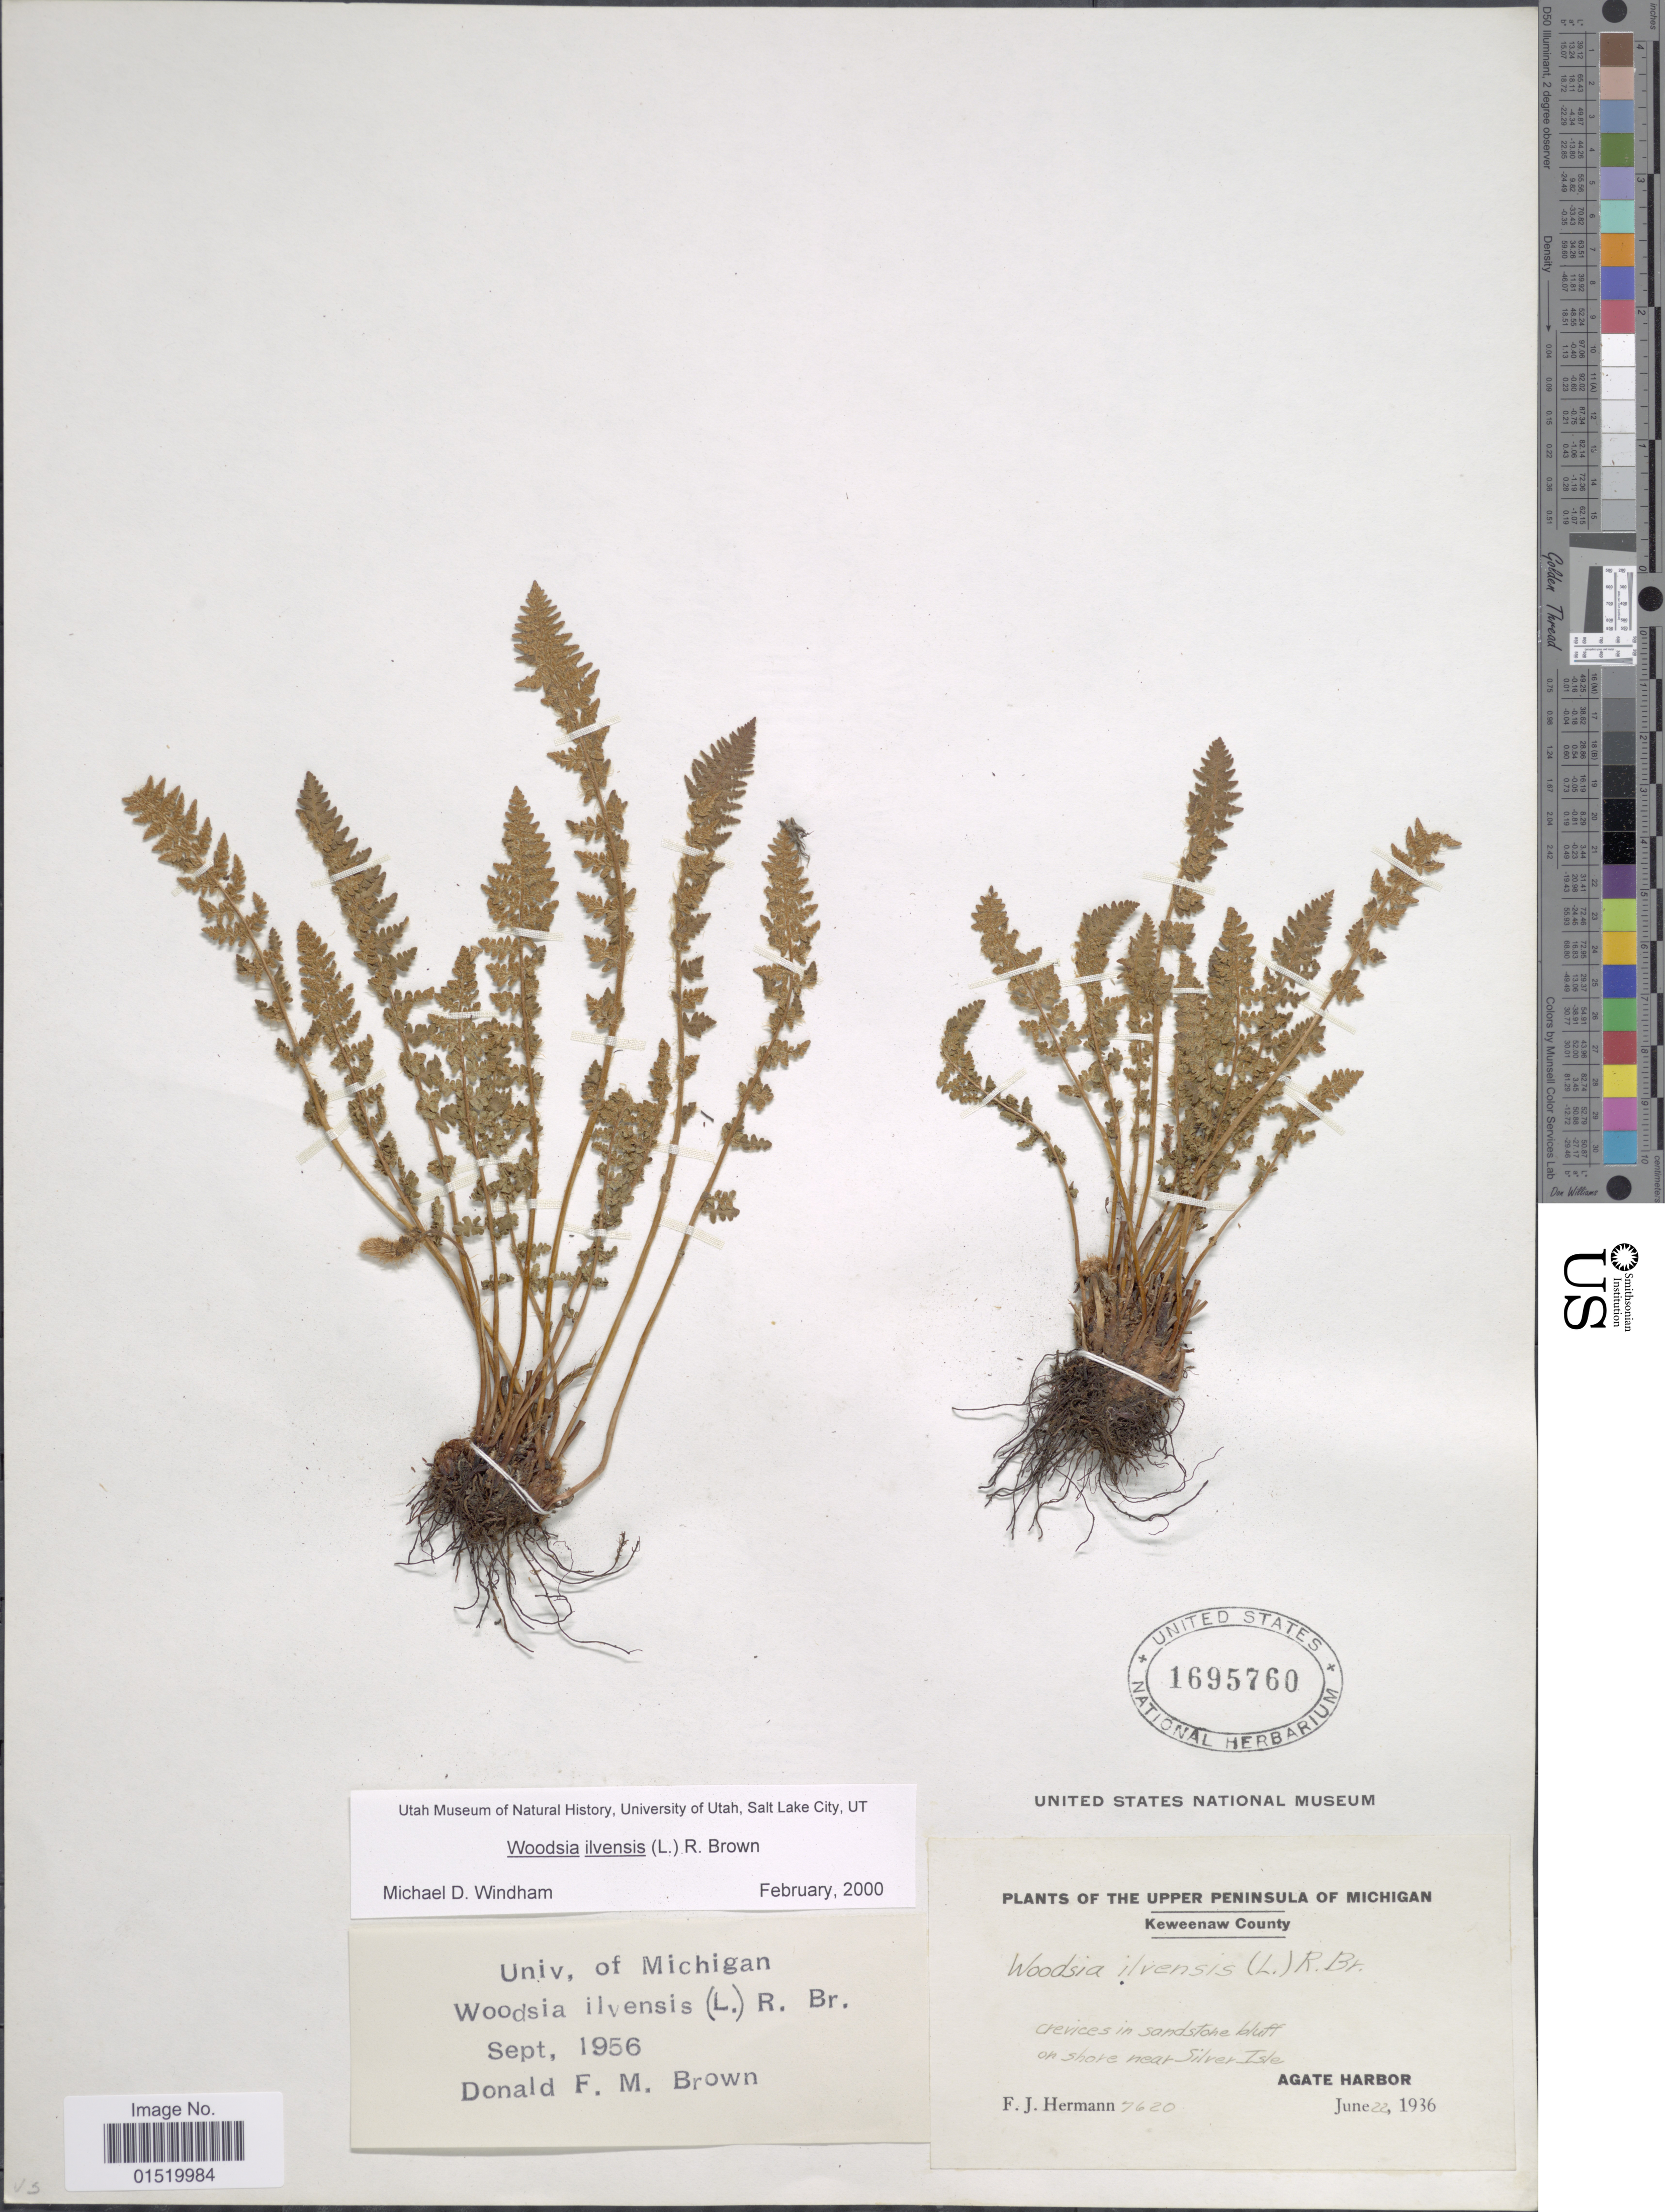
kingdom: Plantae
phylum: Tracheophyta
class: Polypodiopsida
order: Polypodiales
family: Woodsiaceae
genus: Woodsia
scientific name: Woodsia ilvensis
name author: (L.) R. Br.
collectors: F. J. Hermann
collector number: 7620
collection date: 1936-06-22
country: United States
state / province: Michigan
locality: The Upper Peninsula of Michigan, Keweenaw County, Crevices in sandstone bluff on shore near Silver Isle, Agate Harbor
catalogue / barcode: US 1695760